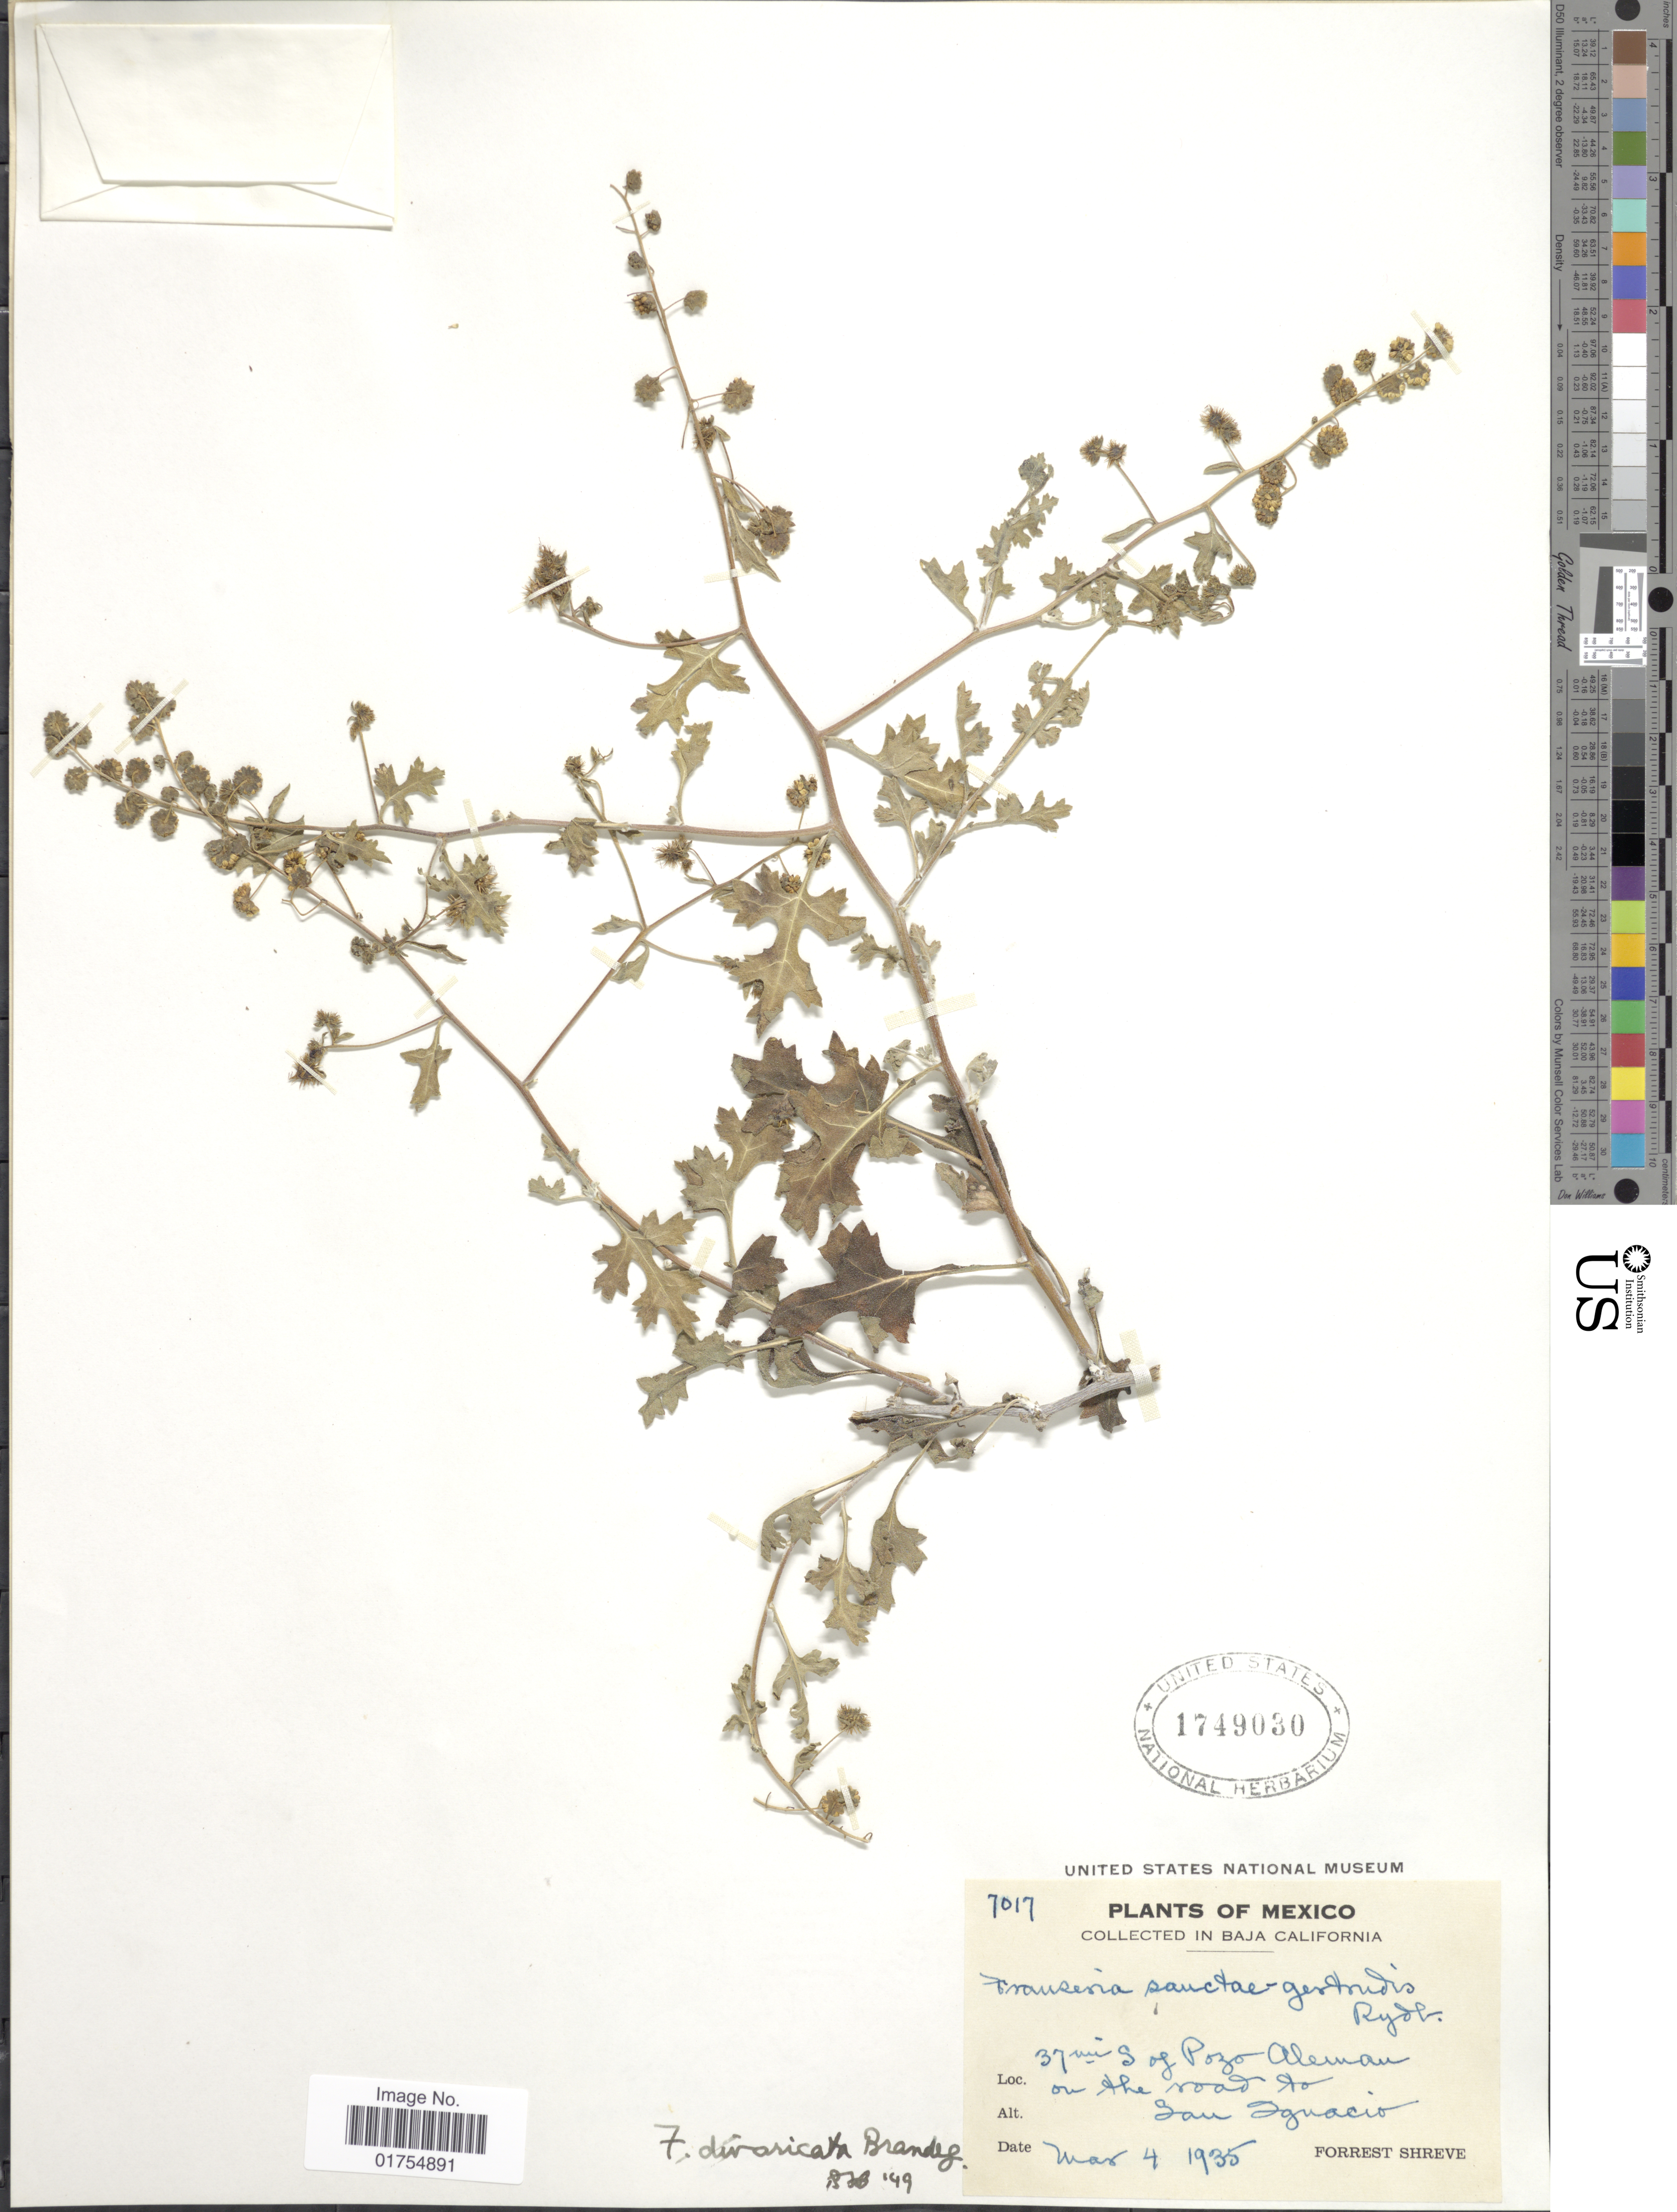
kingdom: Plantae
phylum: Tracheophyta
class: Magnoliopsida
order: Asterales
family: Asteraceae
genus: Franseria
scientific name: Franseria divaricata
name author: Brandegee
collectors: F. Shreve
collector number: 7017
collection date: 1935-03-04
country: Mexico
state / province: Baja California Sur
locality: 37 mi S of Pozo Aleman on the road to San Ignacio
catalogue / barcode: US 1749030